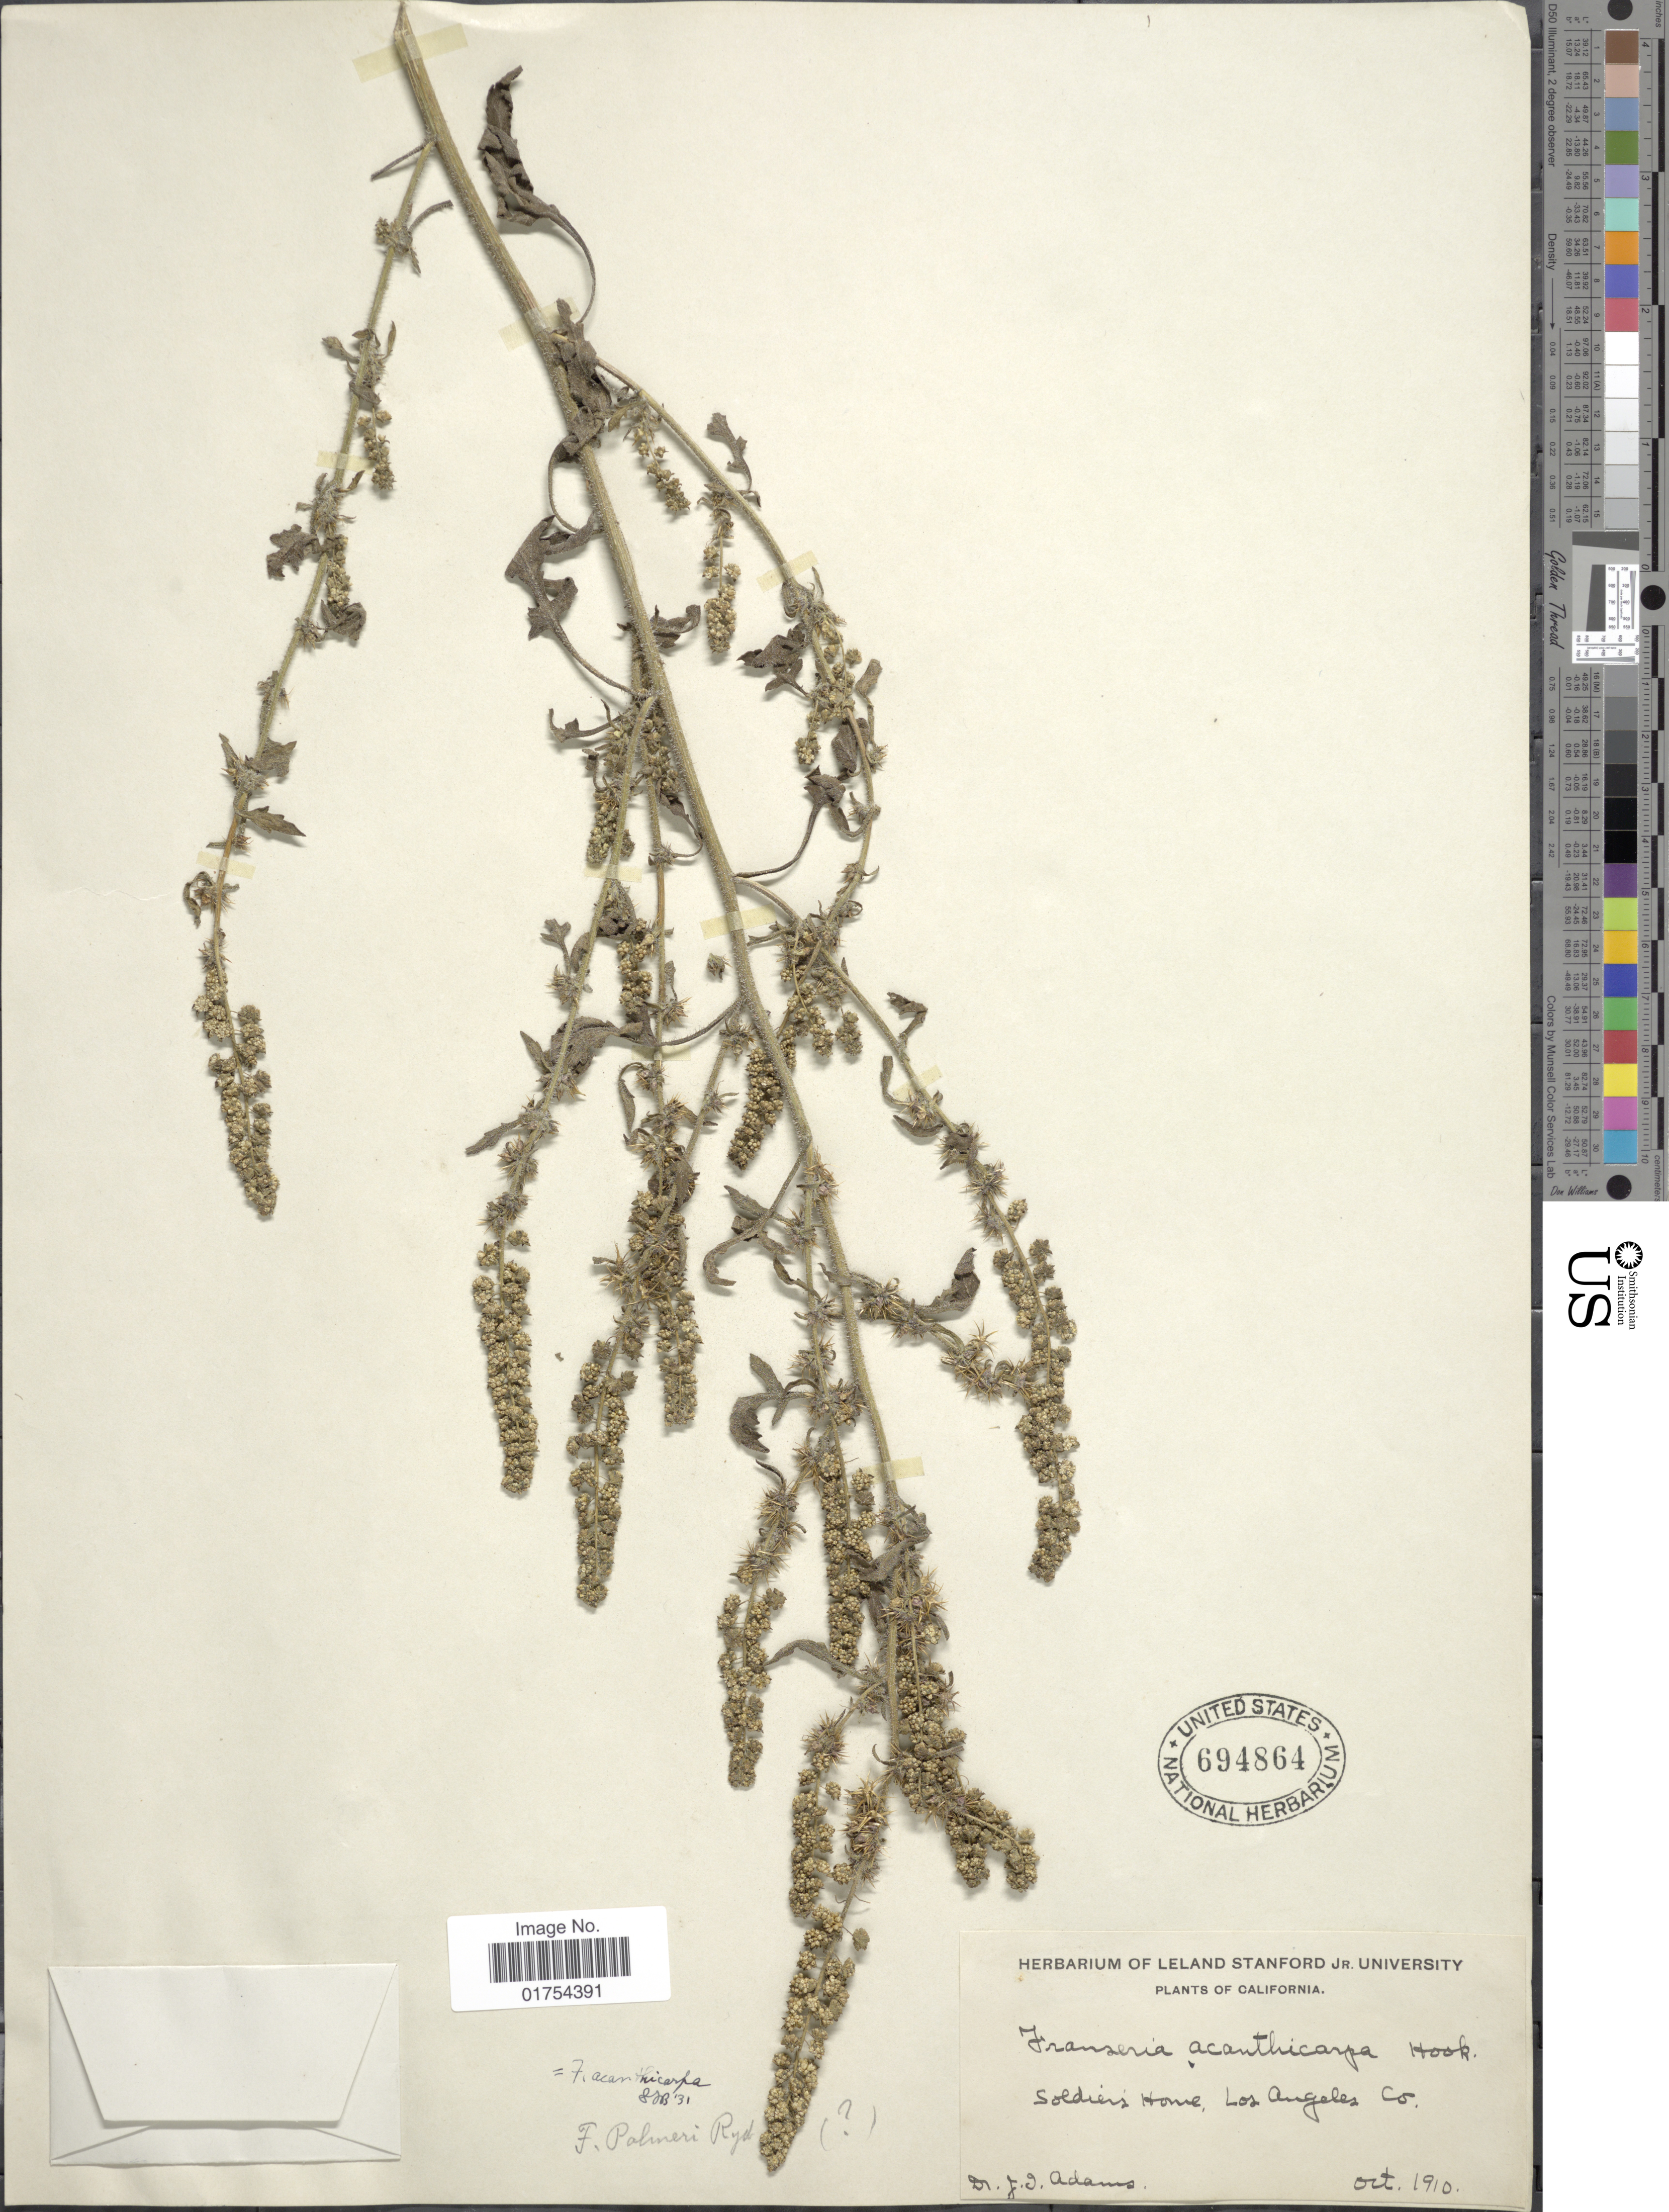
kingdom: Plantae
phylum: Tracheophyta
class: Magnoliopsida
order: Asterales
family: Asteraceae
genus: Franseria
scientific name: Franseria acanthicarpa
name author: Coville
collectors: J. Adams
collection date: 1910-10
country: United States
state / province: California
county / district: Los Angeles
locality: Soldiers Home, Los Angeles Co.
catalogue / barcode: US 694864